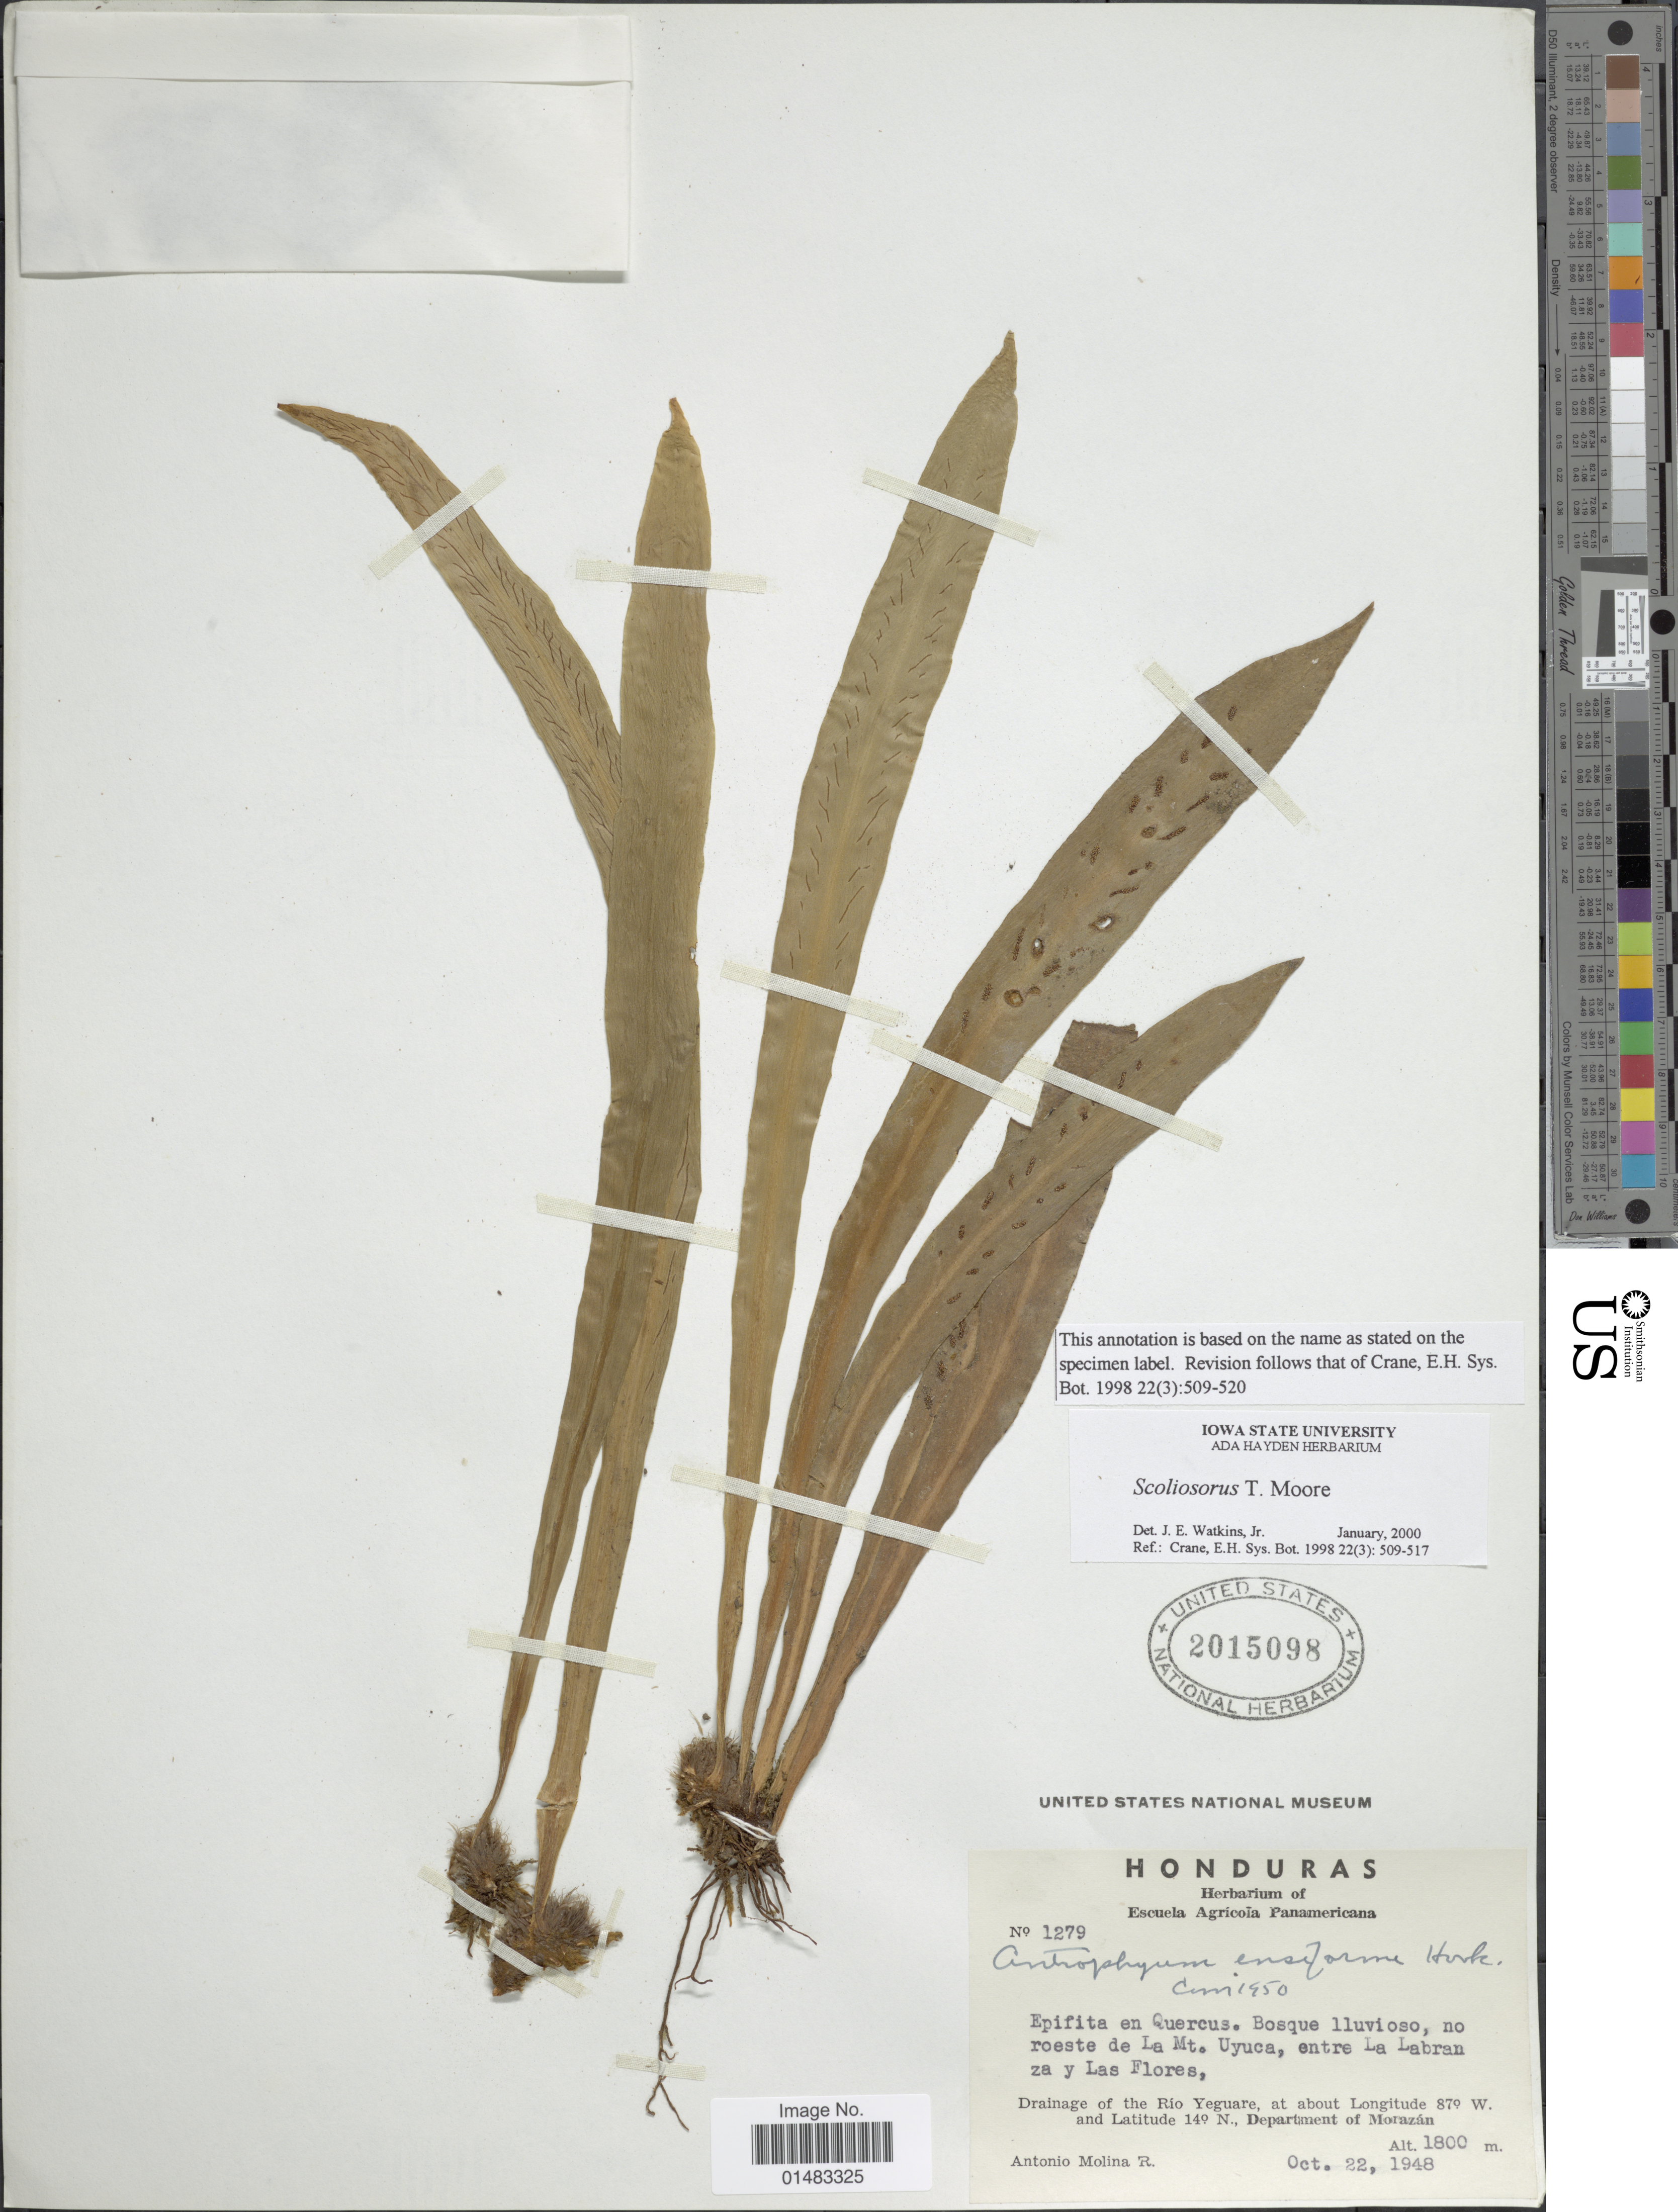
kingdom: Plantae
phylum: Tracheophyta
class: Polypodiopsida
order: Polypodiales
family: Pteridaceae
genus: Scoliosorus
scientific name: Scoliosorus ensiformis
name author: (Hook.) T. Moore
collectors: A. R. Molina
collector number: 1279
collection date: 1948-10-22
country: Honduras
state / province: Fco. Morazán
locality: Epifita en Quercus. Bosque lluvioso, no roeste de la Mt. Uyuca, entre La Labran za y Las Flores, Drainage of the Rio Yeguare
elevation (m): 1800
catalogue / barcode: US 2015098